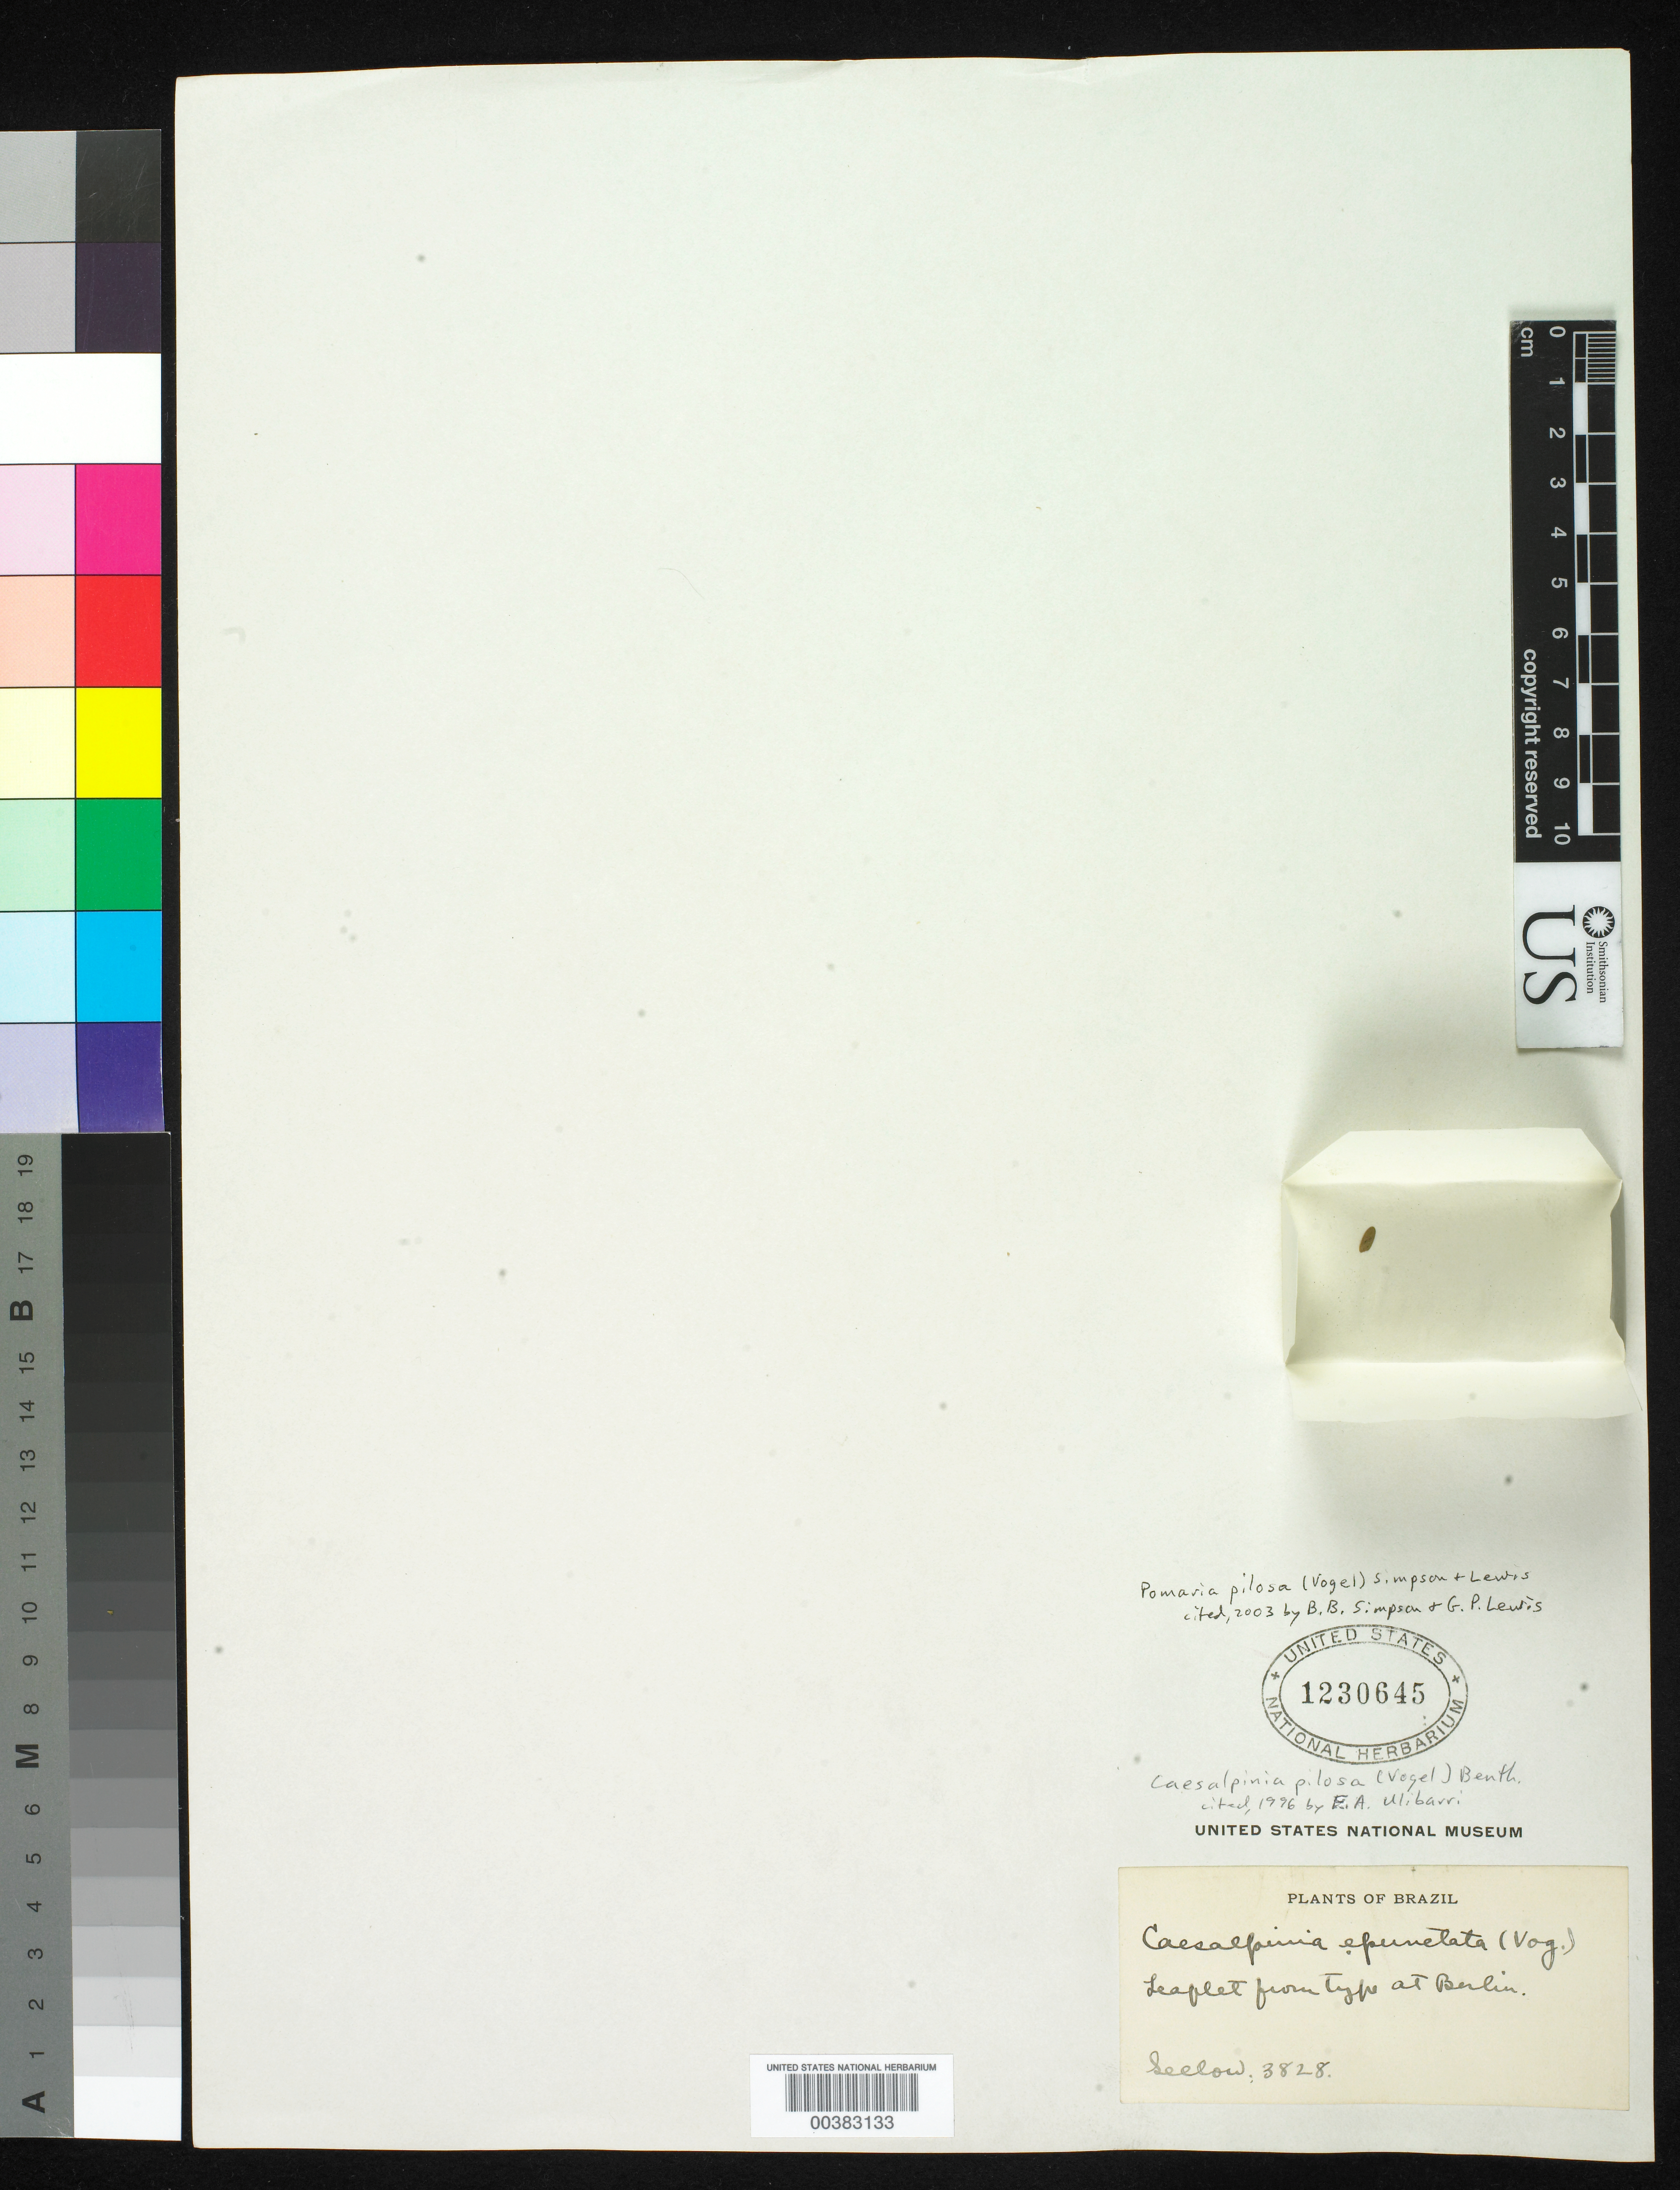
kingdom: Plantae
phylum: Tracheophyta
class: Magnoliopsida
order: Fabales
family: Fabaceae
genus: Cladotrichium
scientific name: Cladotrichium epunctatum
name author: Vogel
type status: Possible Type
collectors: F. Sellow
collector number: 3828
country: Brazil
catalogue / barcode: US 1230645